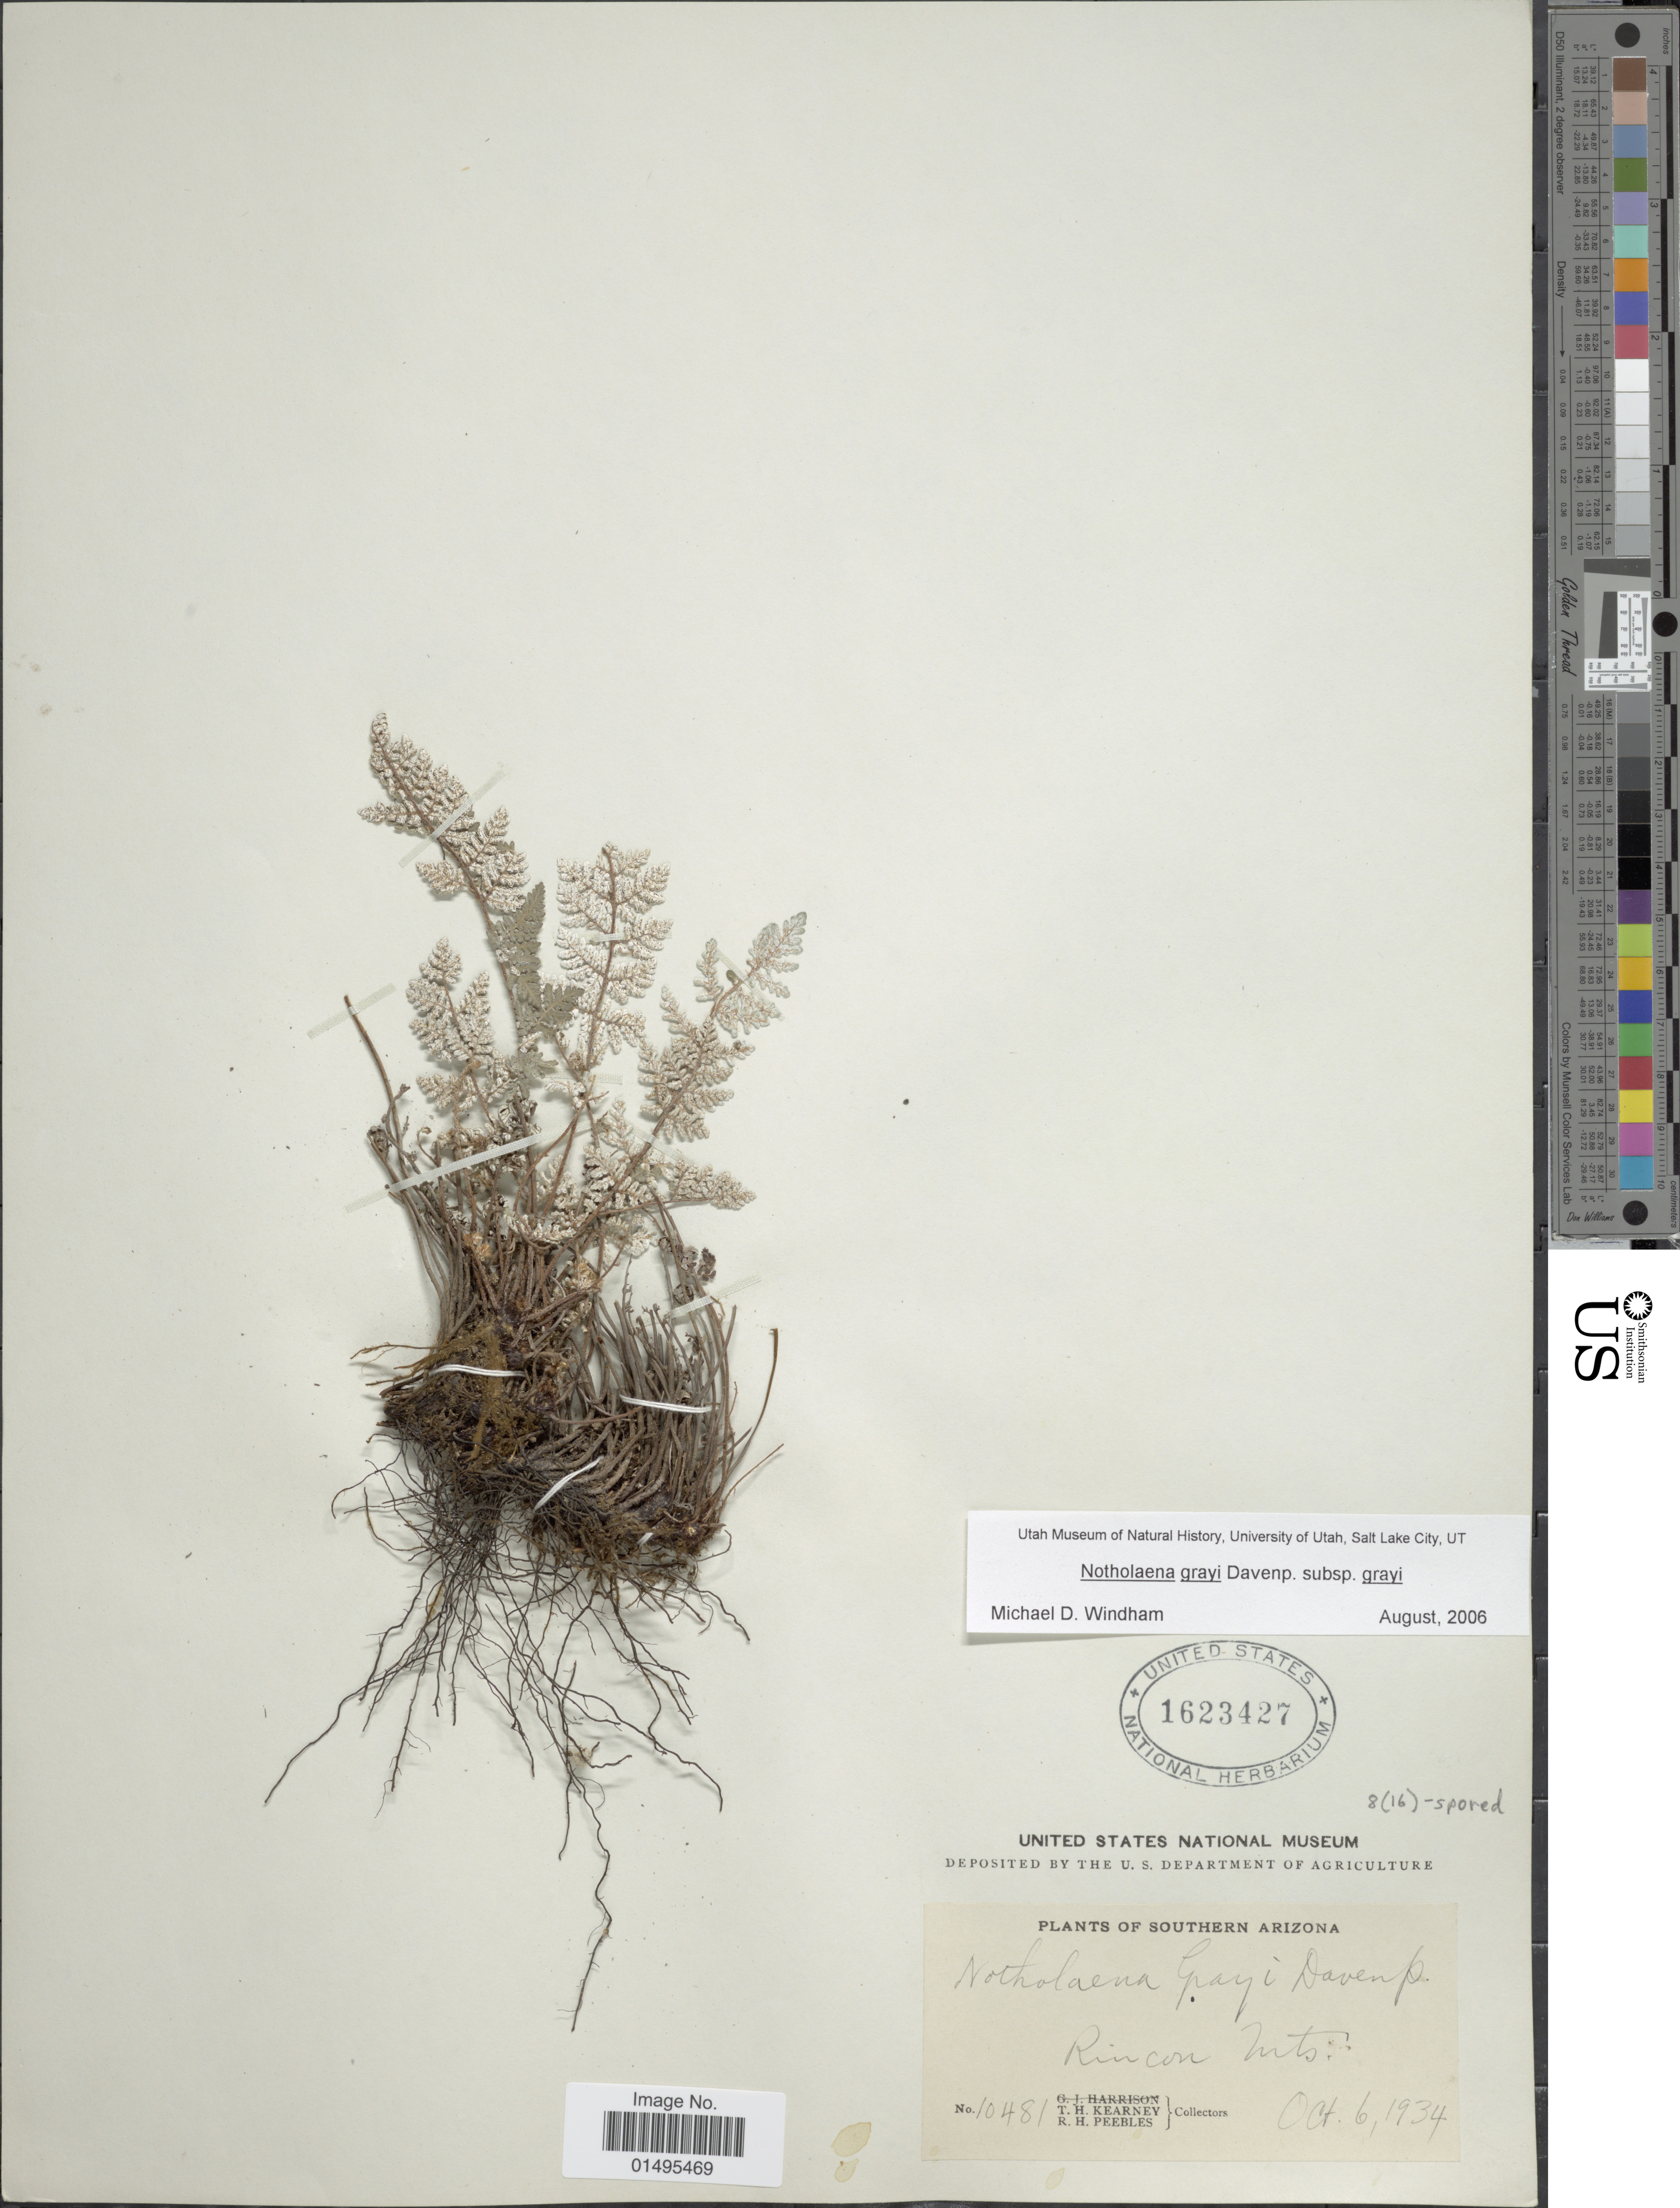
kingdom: Plantae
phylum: Tracheophyta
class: Polypodiopsida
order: Polypodiales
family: Pteridaceae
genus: Notholaena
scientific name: Notholaena grayi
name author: Davenp.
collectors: T. H. Kearney & R. H. Peebles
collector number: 10481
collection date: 1934-10-06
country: United States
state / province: Arizona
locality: Southern Arizona, Rincon Mts.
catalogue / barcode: US 1623427